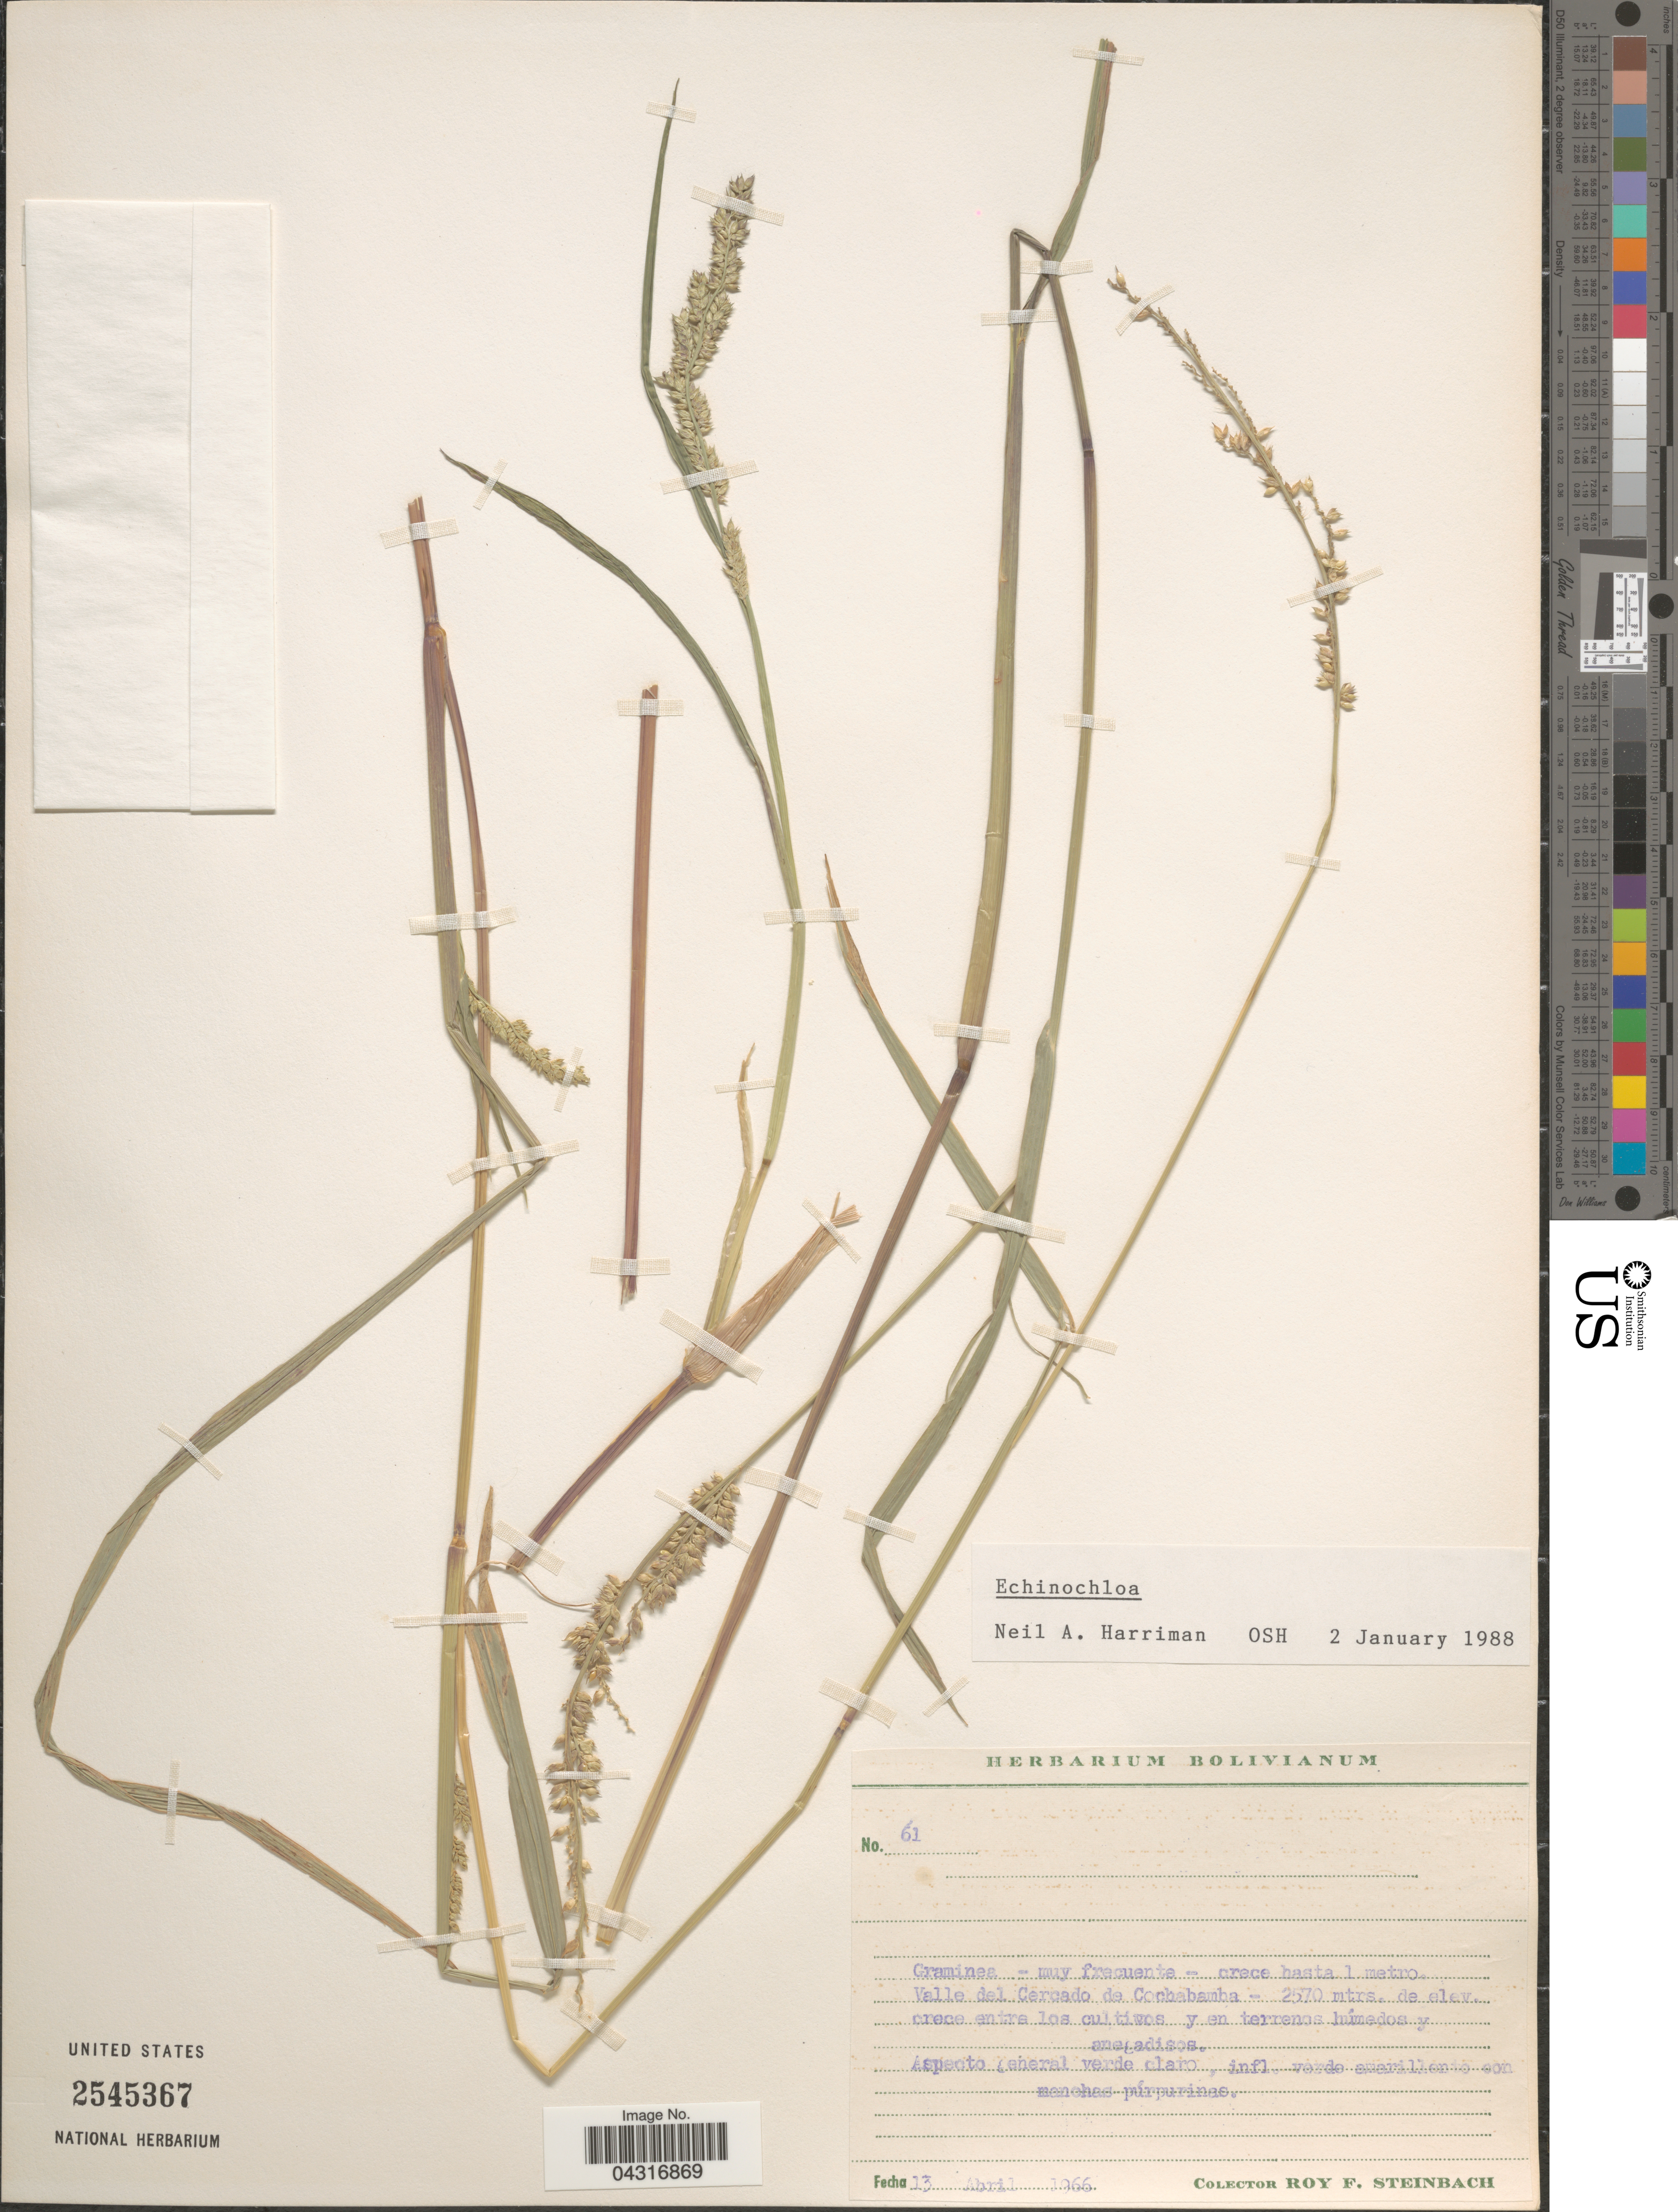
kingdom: Plantae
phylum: Tracheophyta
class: Liliopsida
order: Poales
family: Poaceae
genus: Echinochloa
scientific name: Echinochloa sp.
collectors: R. F. Steinbach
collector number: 61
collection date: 1966-04-13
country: Bolivia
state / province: Cochabamba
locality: Valle del Cercado de Cochabamba. Crece entre los cultivos y en terrenos húmedos y anegadisos.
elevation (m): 2570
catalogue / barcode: US 2545367